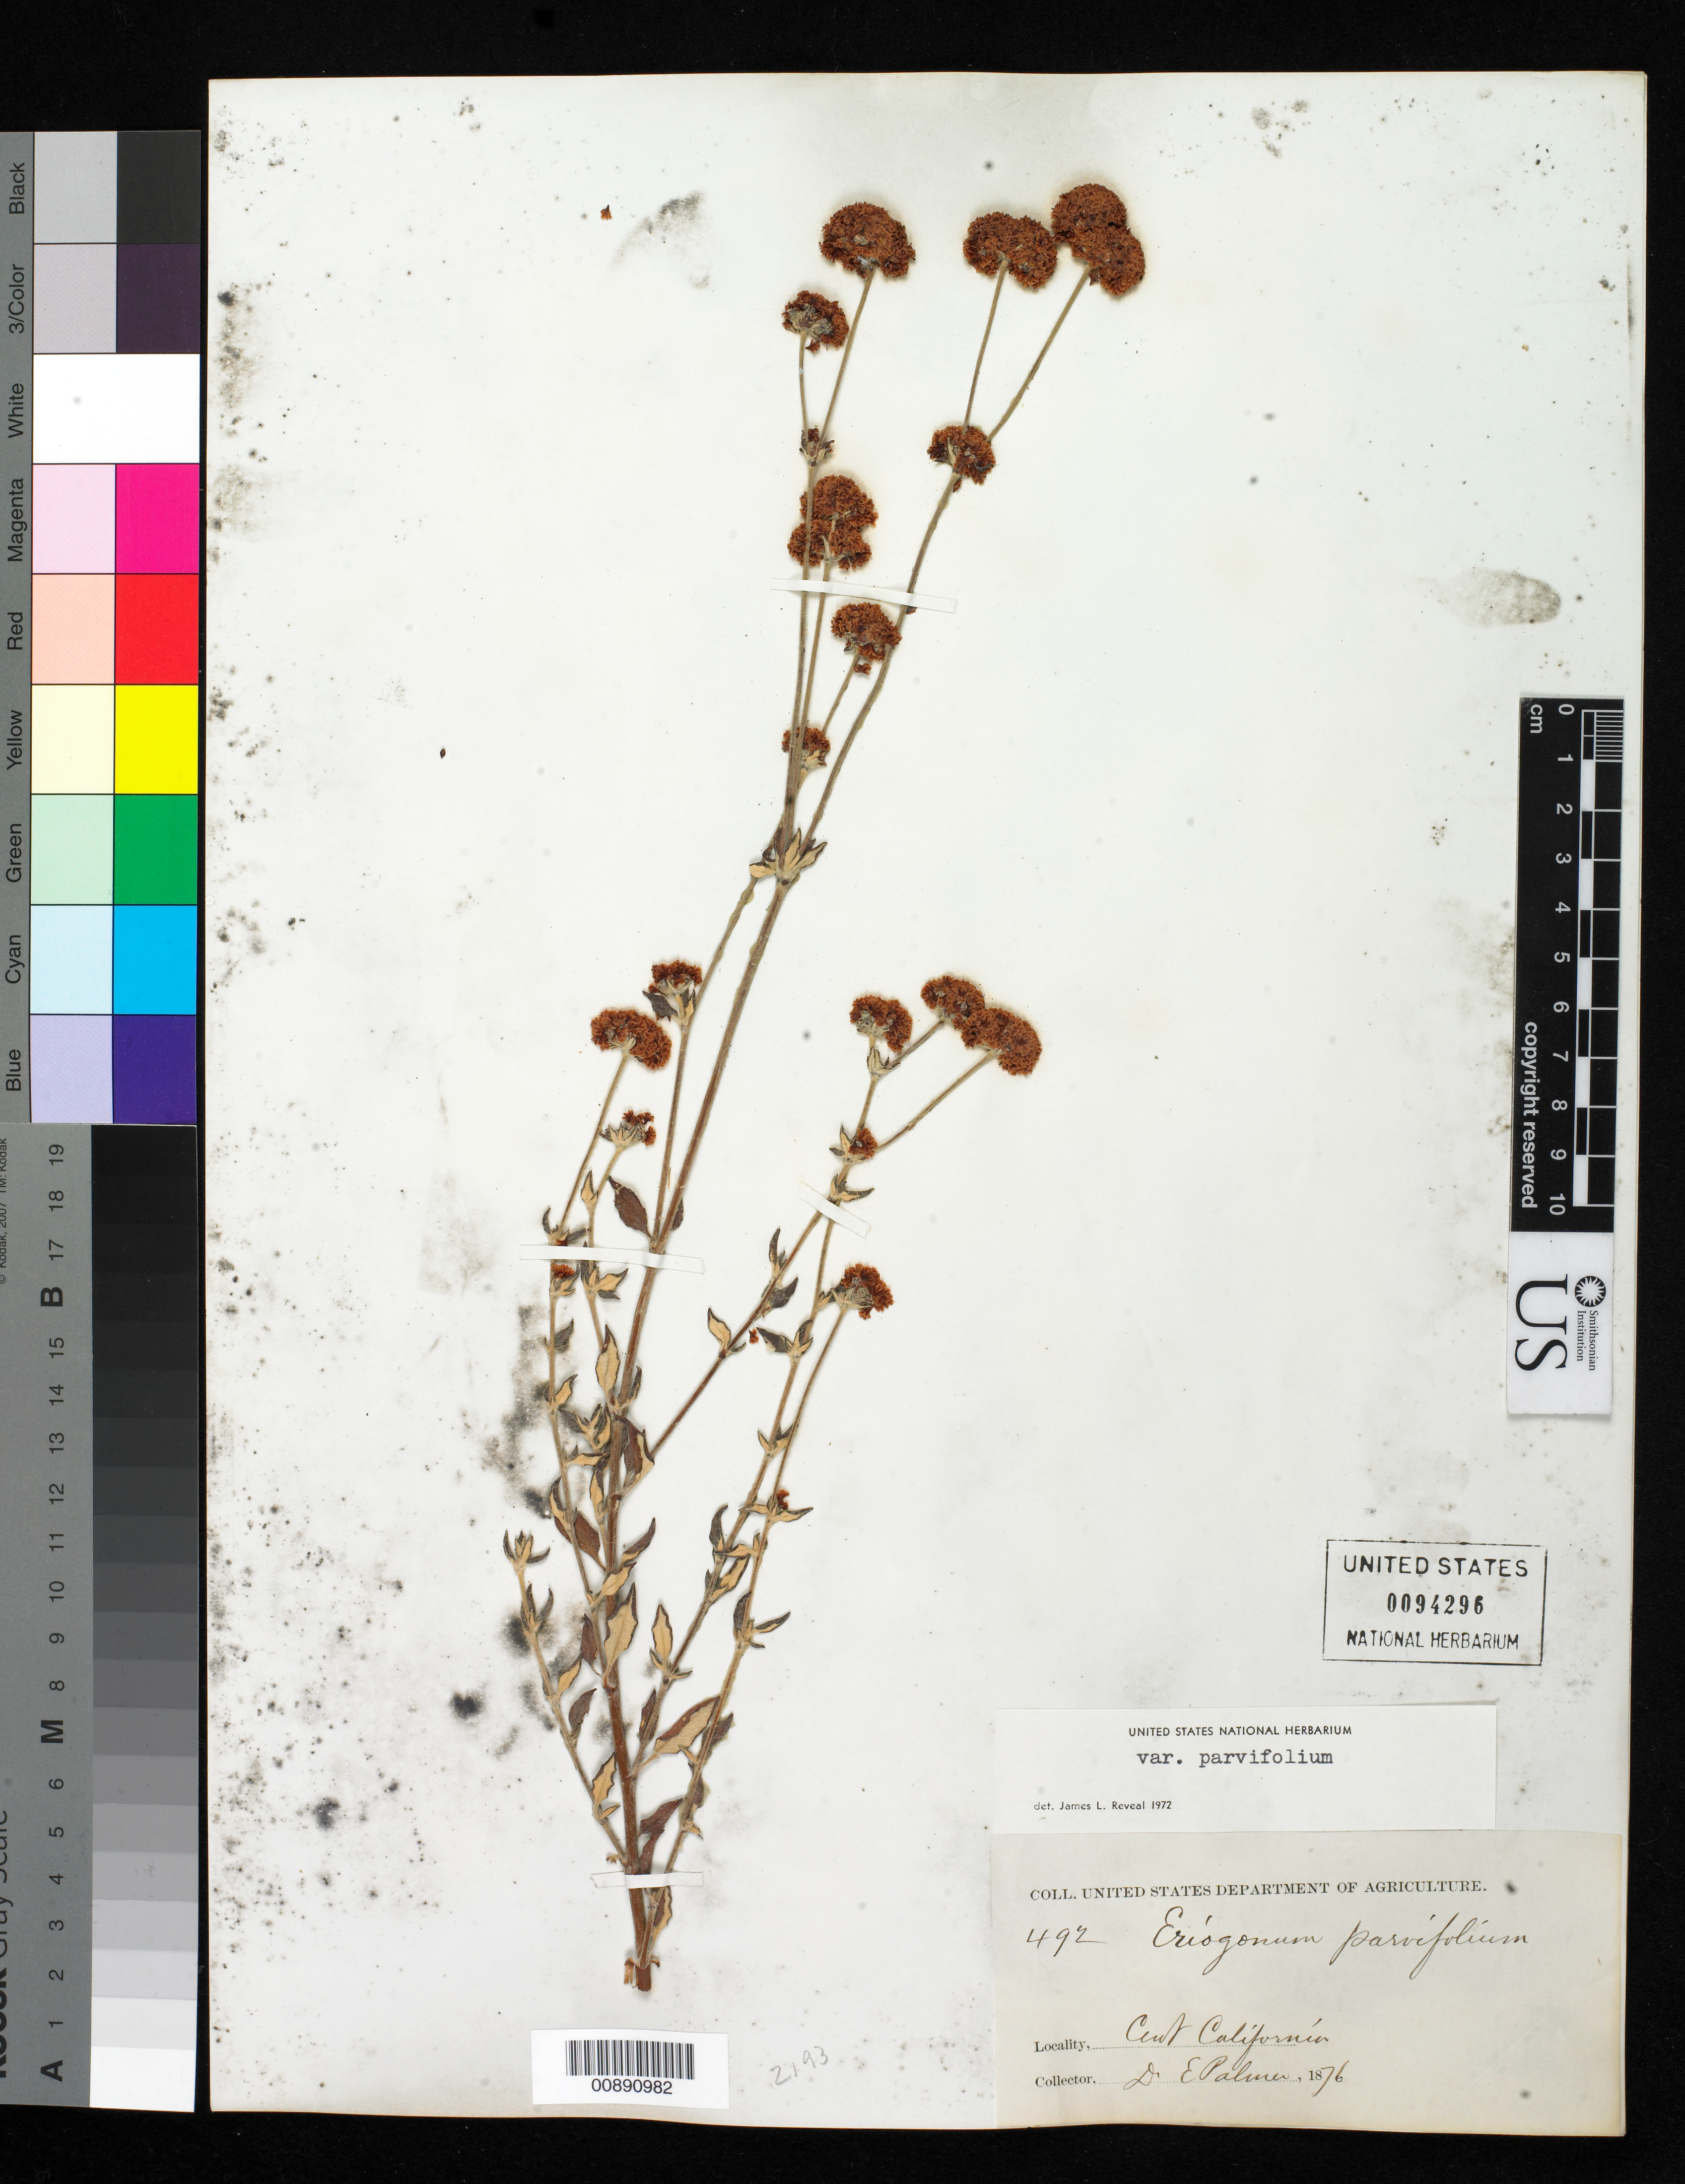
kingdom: Plantae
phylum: Tracheophyta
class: Magnoliopsida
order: Caryophyllales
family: Polygonaceae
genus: Eriogonum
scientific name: Eriogonum parvifolium var. parvifolium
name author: Sm.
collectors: E. Palmer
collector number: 492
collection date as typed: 1876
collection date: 1876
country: United States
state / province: California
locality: Central California.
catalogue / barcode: US 94296